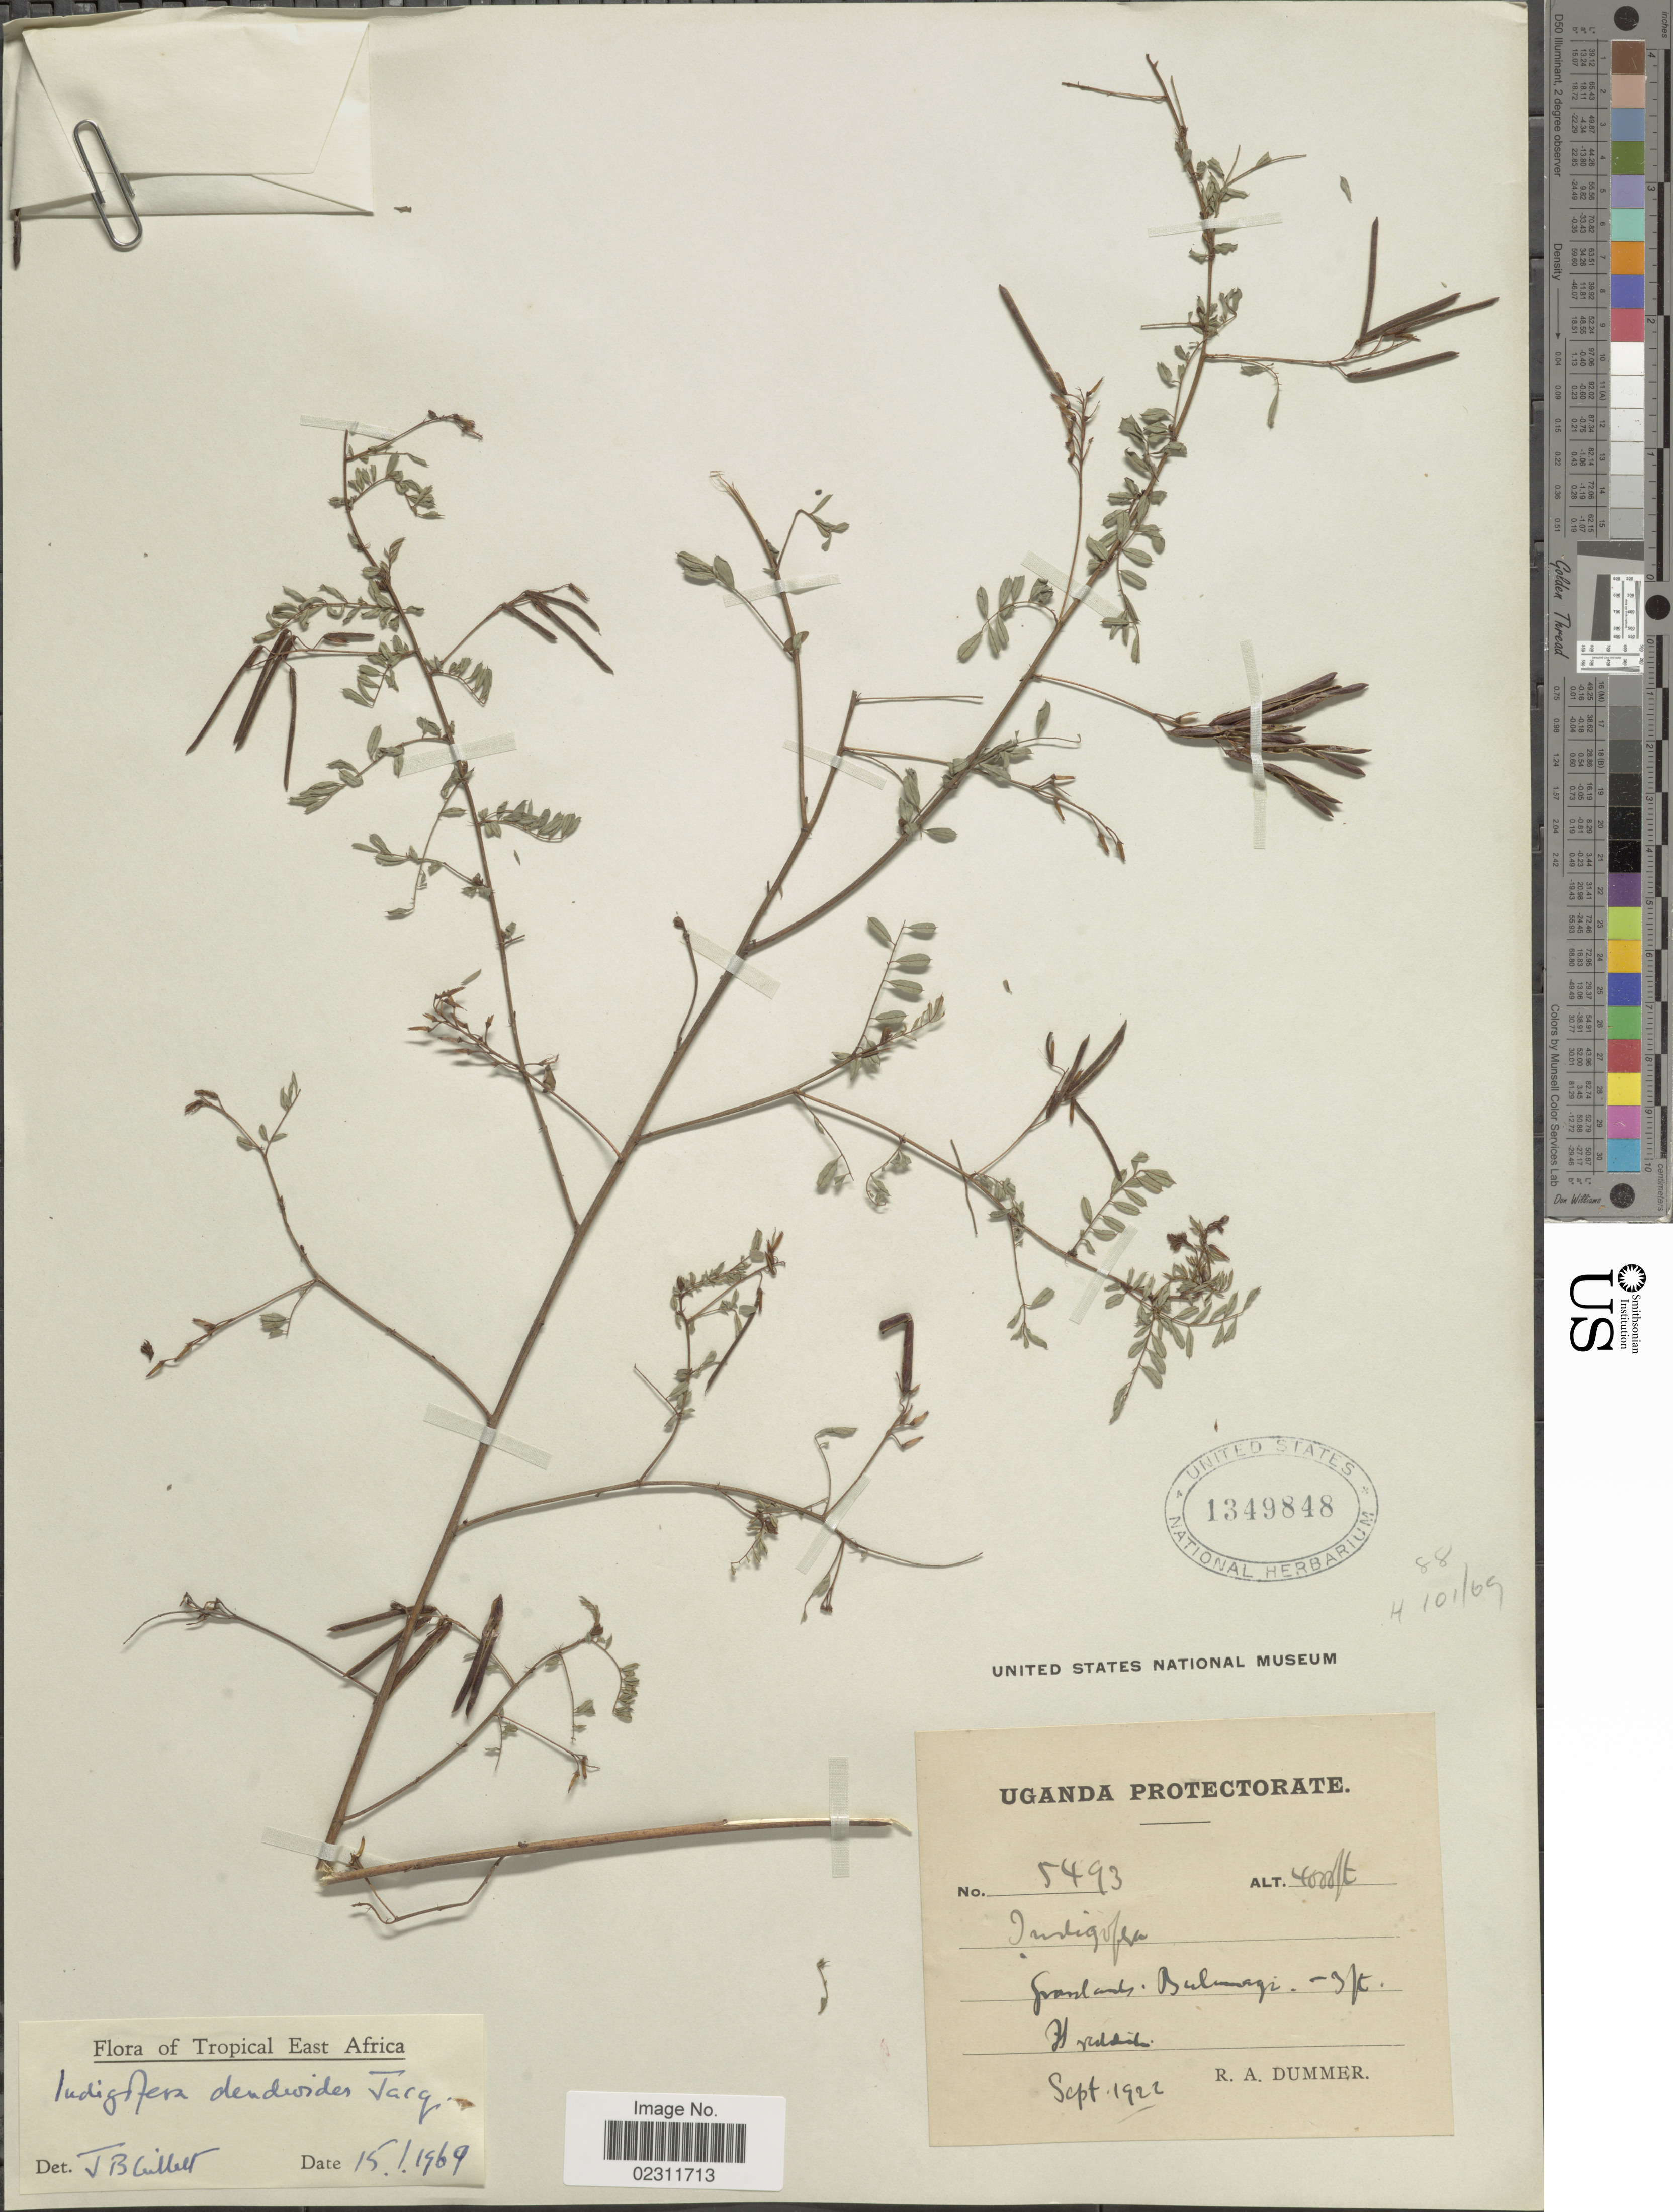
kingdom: Plantae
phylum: Tracheophyta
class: Magnoliopsida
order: Fabales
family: Fabaceae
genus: Indigofera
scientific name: Indigofera dendroides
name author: Jacq.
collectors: R. Dümmer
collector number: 5493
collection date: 1922-09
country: Uganda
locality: Uganda Protectorate, Bulumagi, Tropical East Africa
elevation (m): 1219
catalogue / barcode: US 1349848